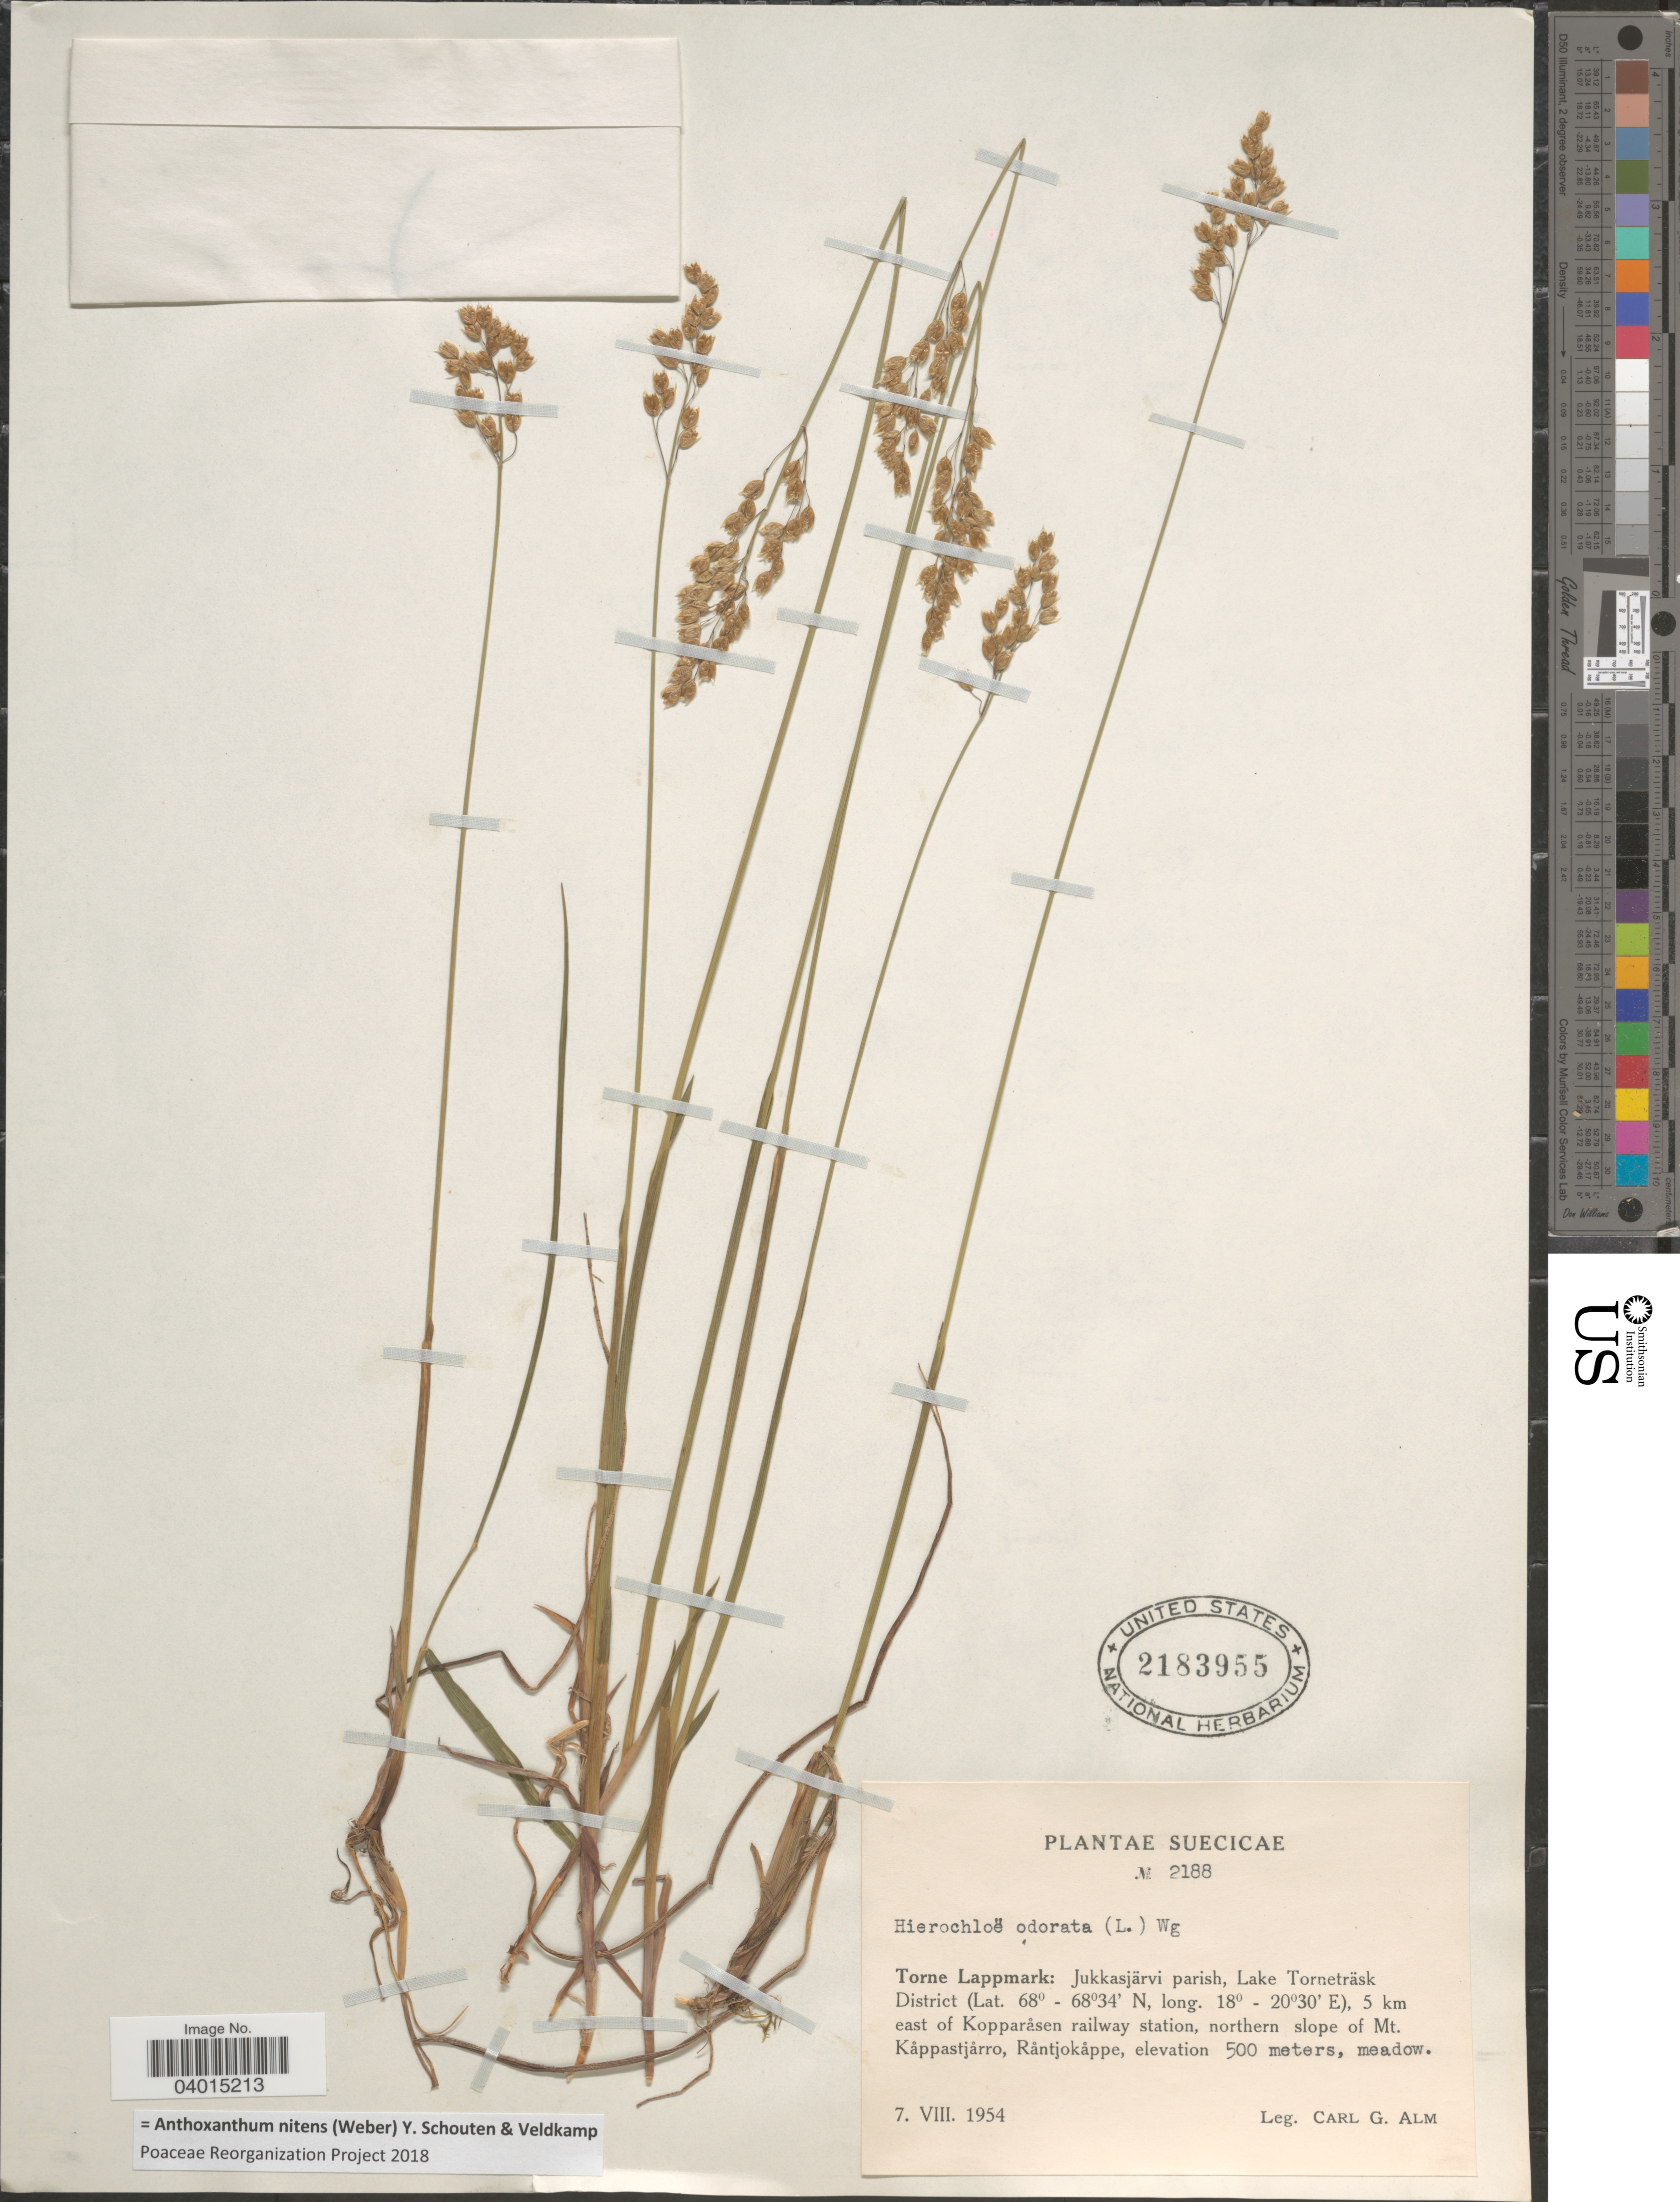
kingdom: Plantae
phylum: Tracheophyta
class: Liliopsida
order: Poales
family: Poaceae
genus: Anthoxanthum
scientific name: Anthoxanthum nitens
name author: (G.H. Weber) R.T.A. Schouten & Veldkamp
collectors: C. G. Alm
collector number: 2188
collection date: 1954-08-07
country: Sweden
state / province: Norrbotten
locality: Suecicae. Torne Lappmark: Jukkasjärvi parish, Lake Torneträsk District, 5 km east of Kopparåsen railway station, northern slope of Mt. Kåppastjårro, Råntjokåppe.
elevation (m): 500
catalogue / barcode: US 2183955